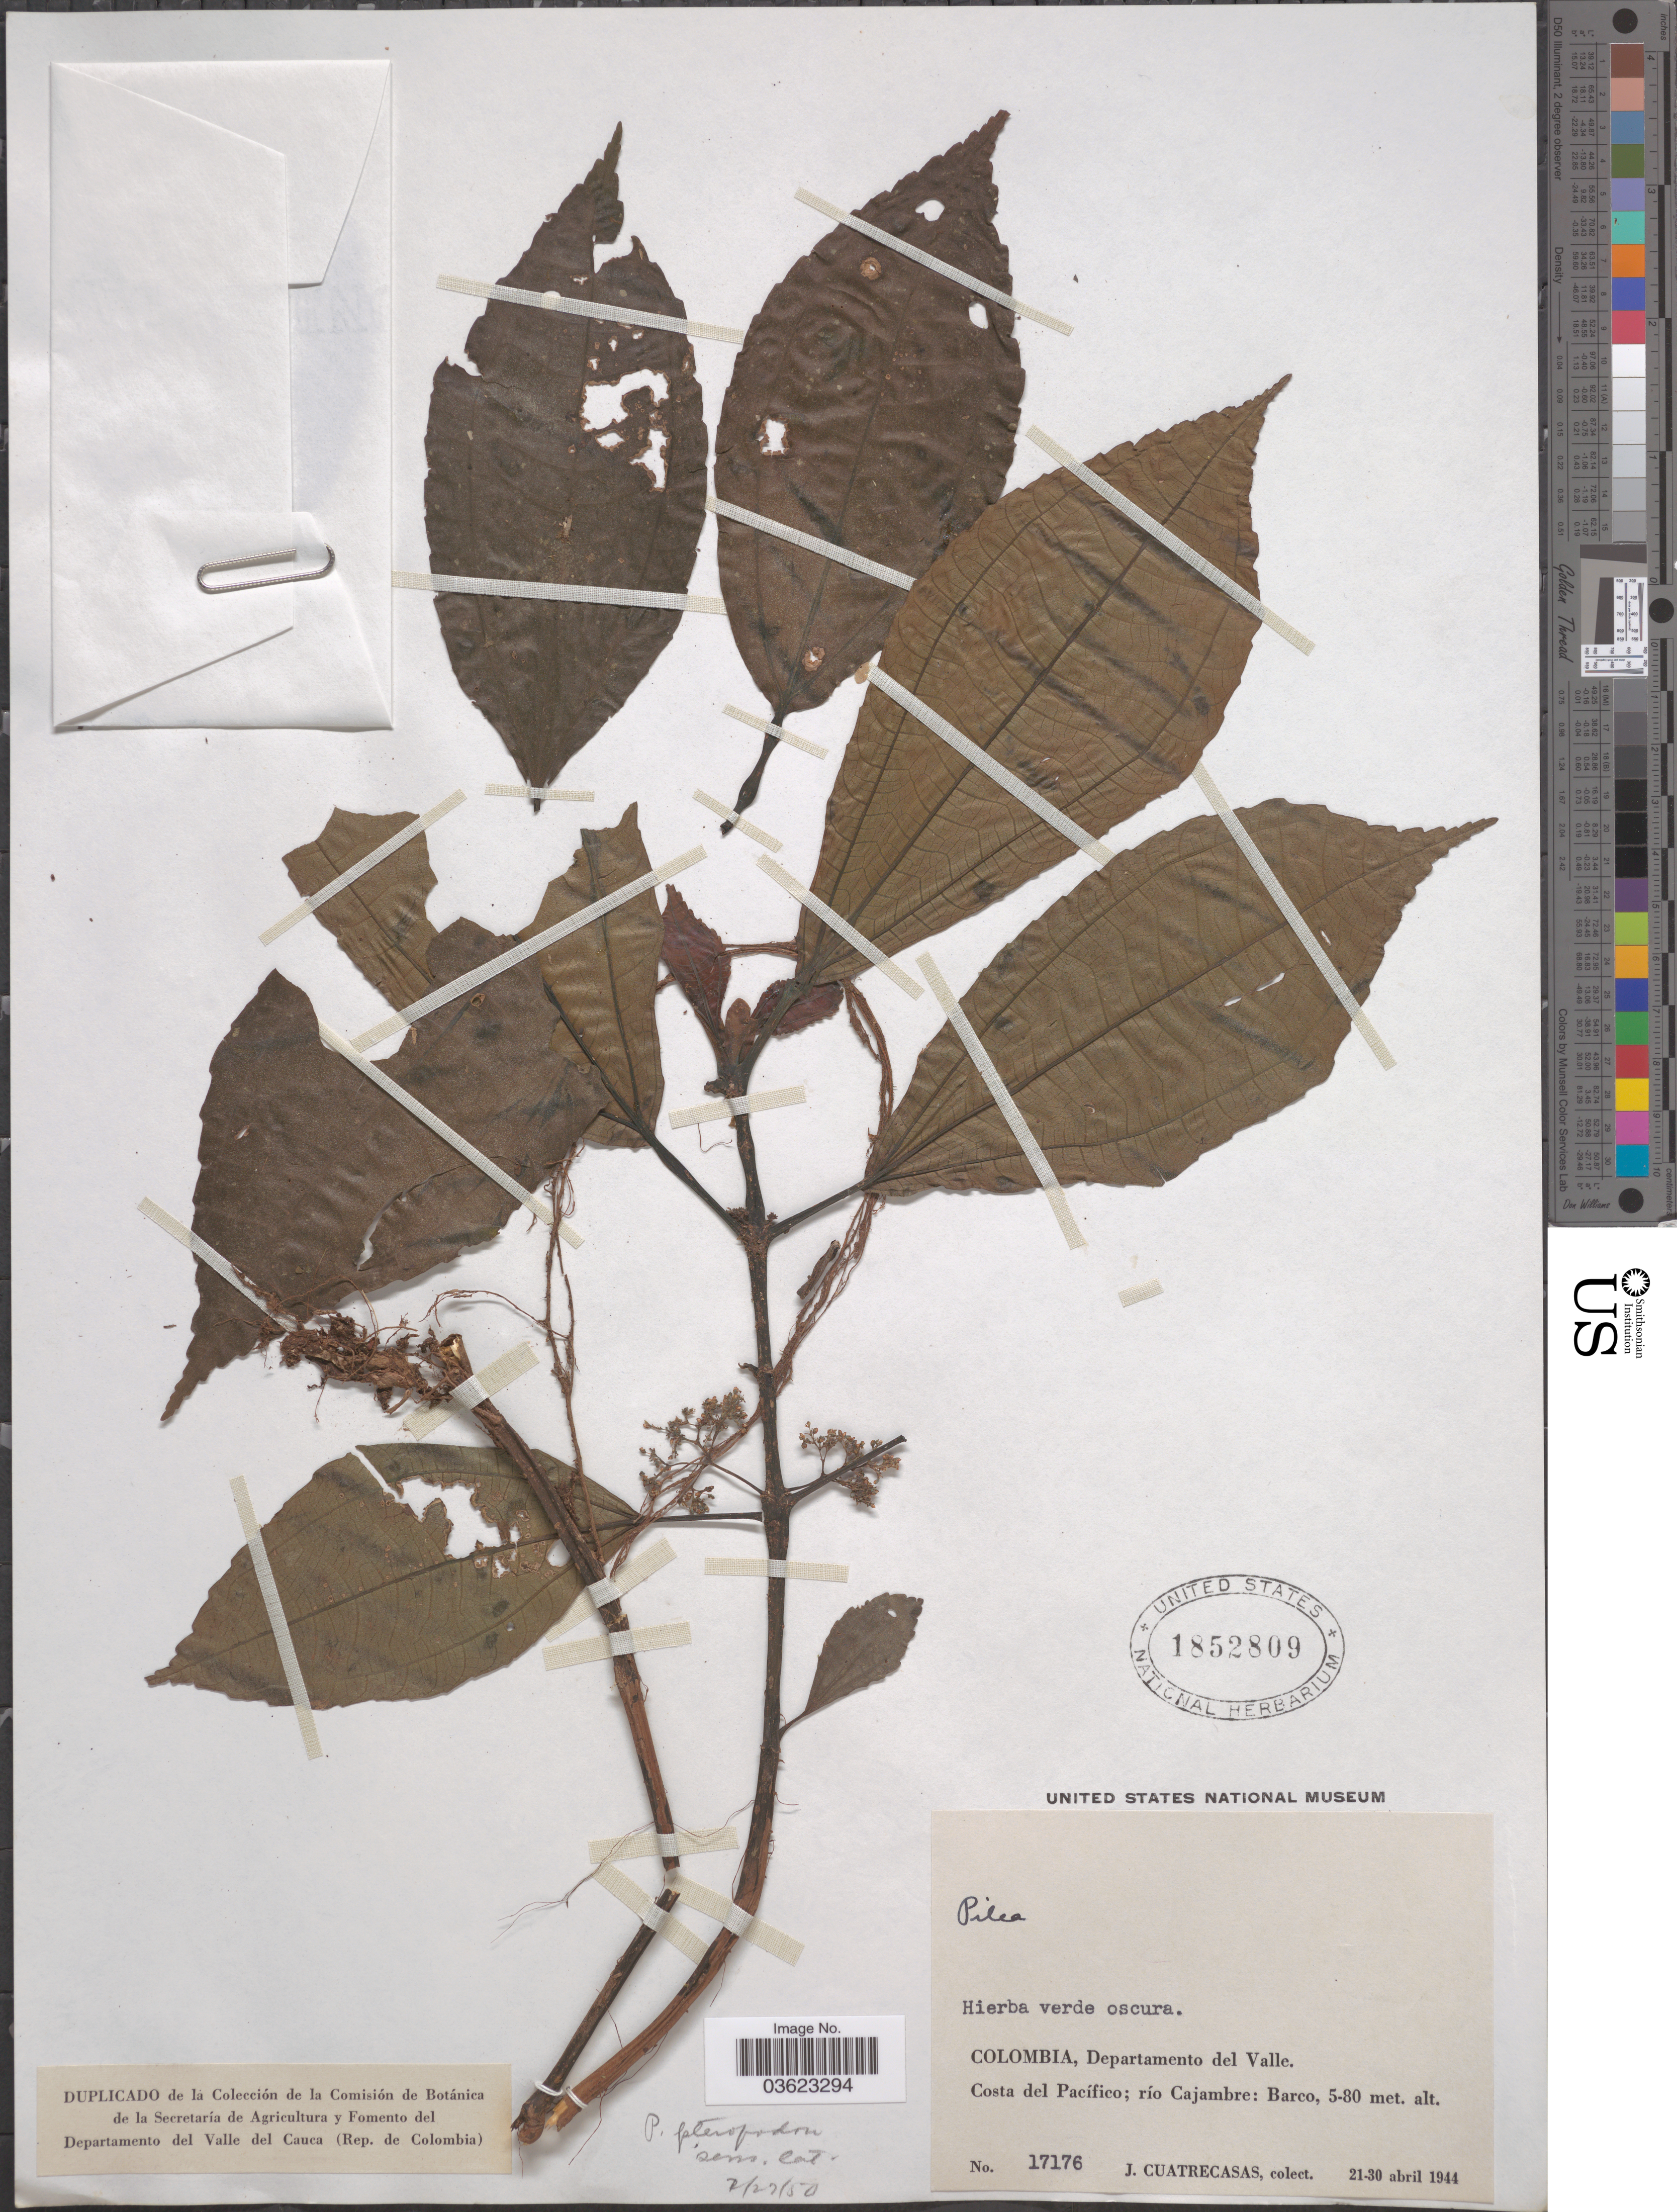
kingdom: Plantae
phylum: Tracheophyta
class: Magnoliopsida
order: Rosales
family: Urticaceae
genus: Pilea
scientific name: Pilea pteropodon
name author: Wedd.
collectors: J. Cuatrecasas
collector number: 17176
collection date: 1944-04-21/1944-04-30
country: Colombia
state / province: Valle del Cauca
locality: Departamento del Valle. Costa del Pacífico; río Cajambre: Barco.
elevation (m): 5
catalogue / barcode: US 1852809